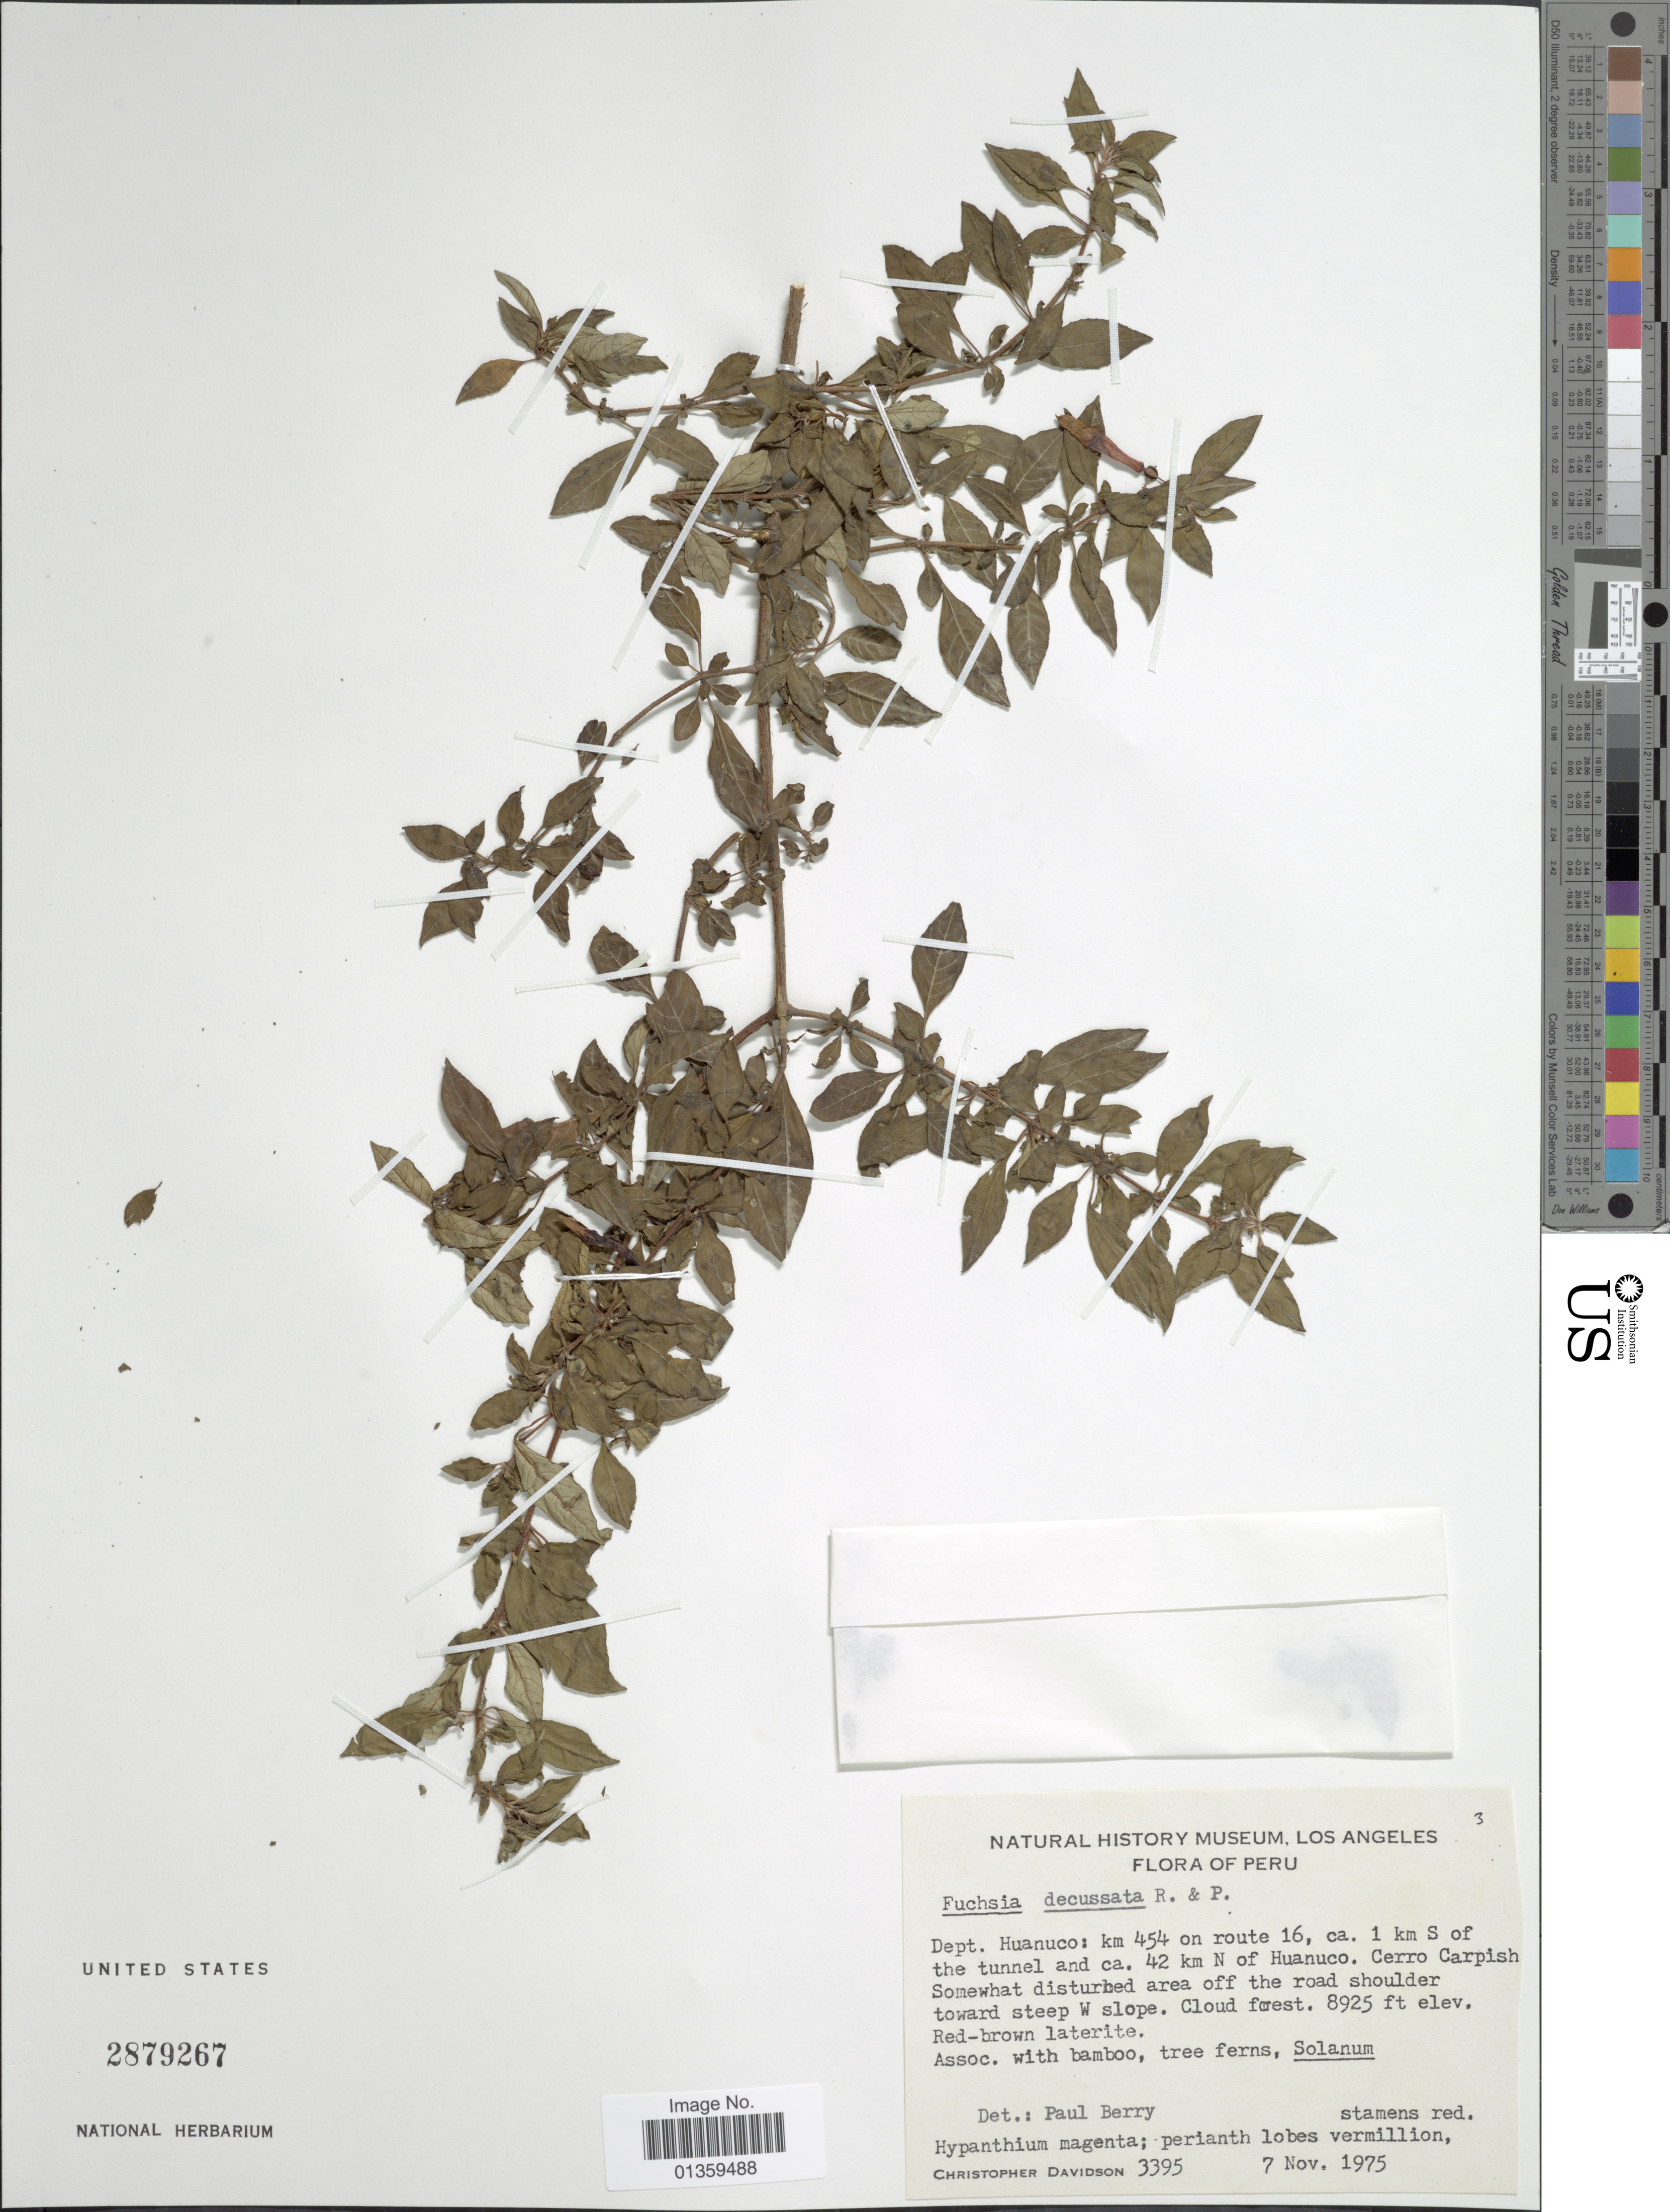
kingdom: Plantae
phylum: Tracheophyta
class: Magnoliopsida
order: Myrtales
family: Onagraceae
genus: Fuchsia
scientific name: Fuchsia decussata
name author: Ruiz & Pav.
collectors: C. Davidson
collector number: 3395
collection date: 1975-11-07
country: Peru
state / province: Huánuco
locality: Km 454 on route 16, ca. 1 km S of the tunnel and ca. 42 km N of Huanuco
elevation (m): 2720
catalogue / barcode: US 2879267